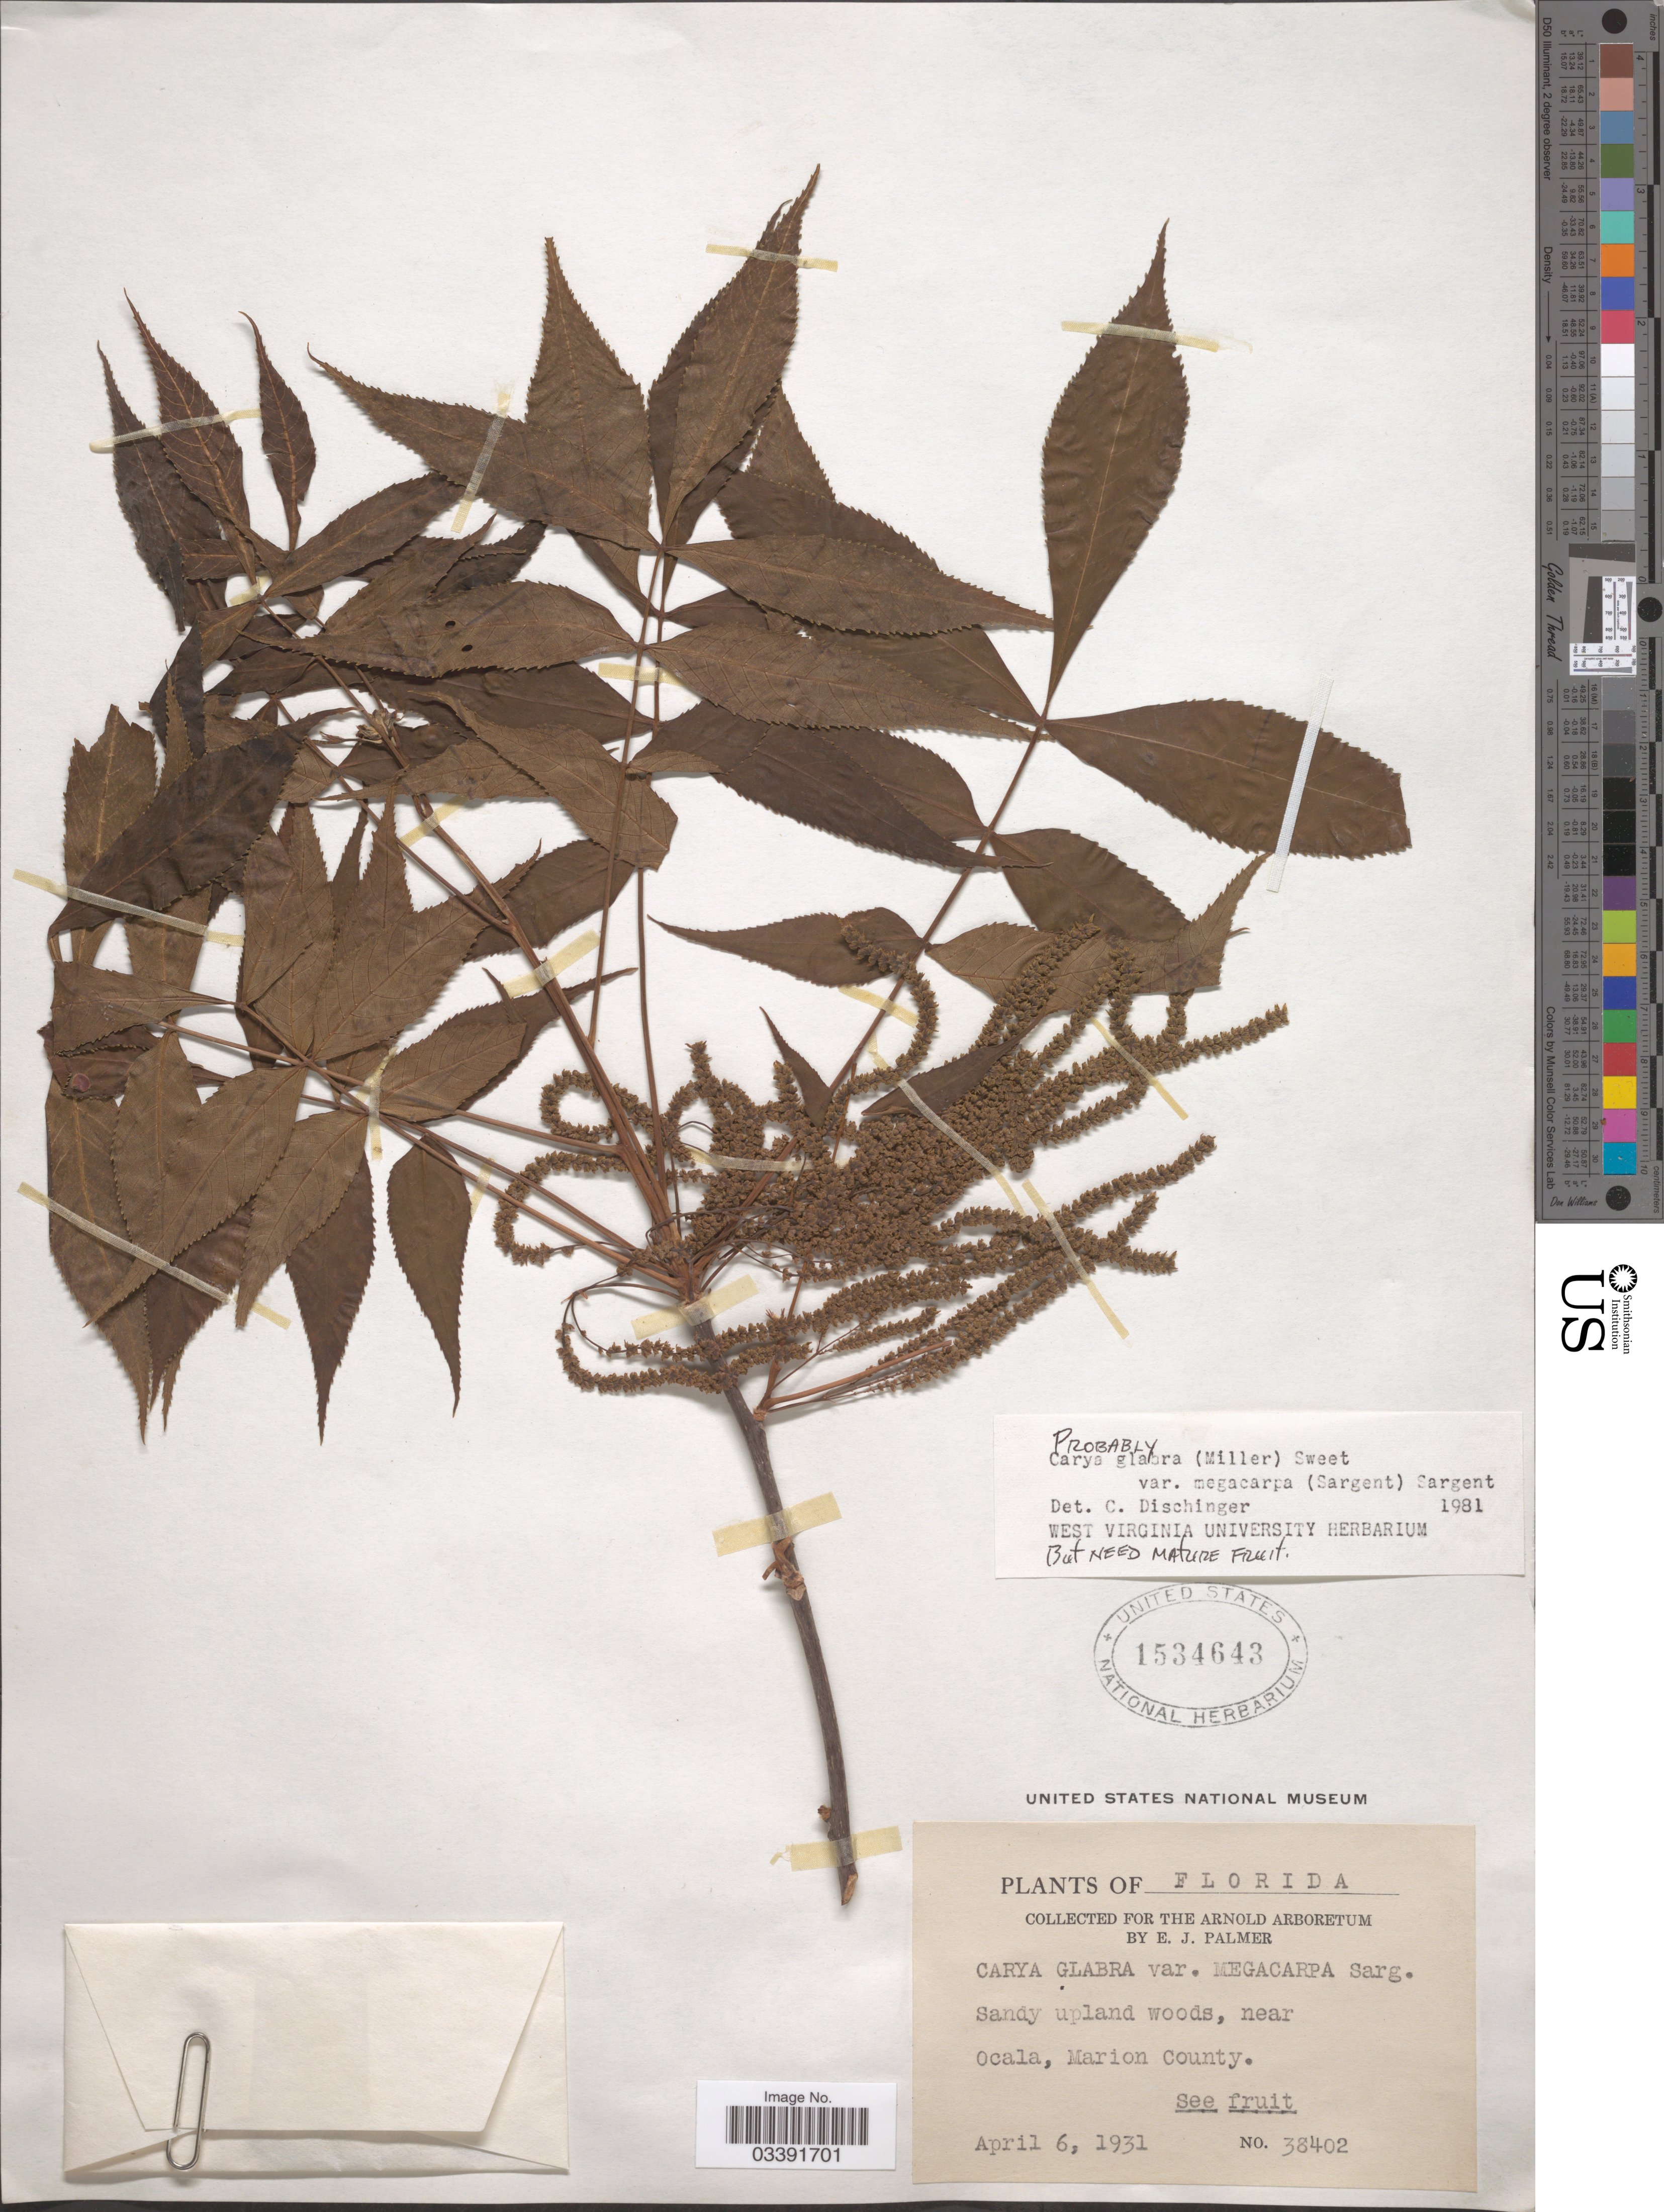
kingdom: Plantae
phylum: Tracheophyta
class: Magnoliopsida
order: Fagales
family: Juglandaceae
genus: Carya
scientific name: Carya glabra var. megacarpa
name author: (Sarg.) Sarg.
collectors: E. J. Palmer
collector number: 38402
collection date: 1931-04-06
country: United States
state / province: Florida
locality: Near Ocala, Marion County.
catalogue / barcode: US 1534643